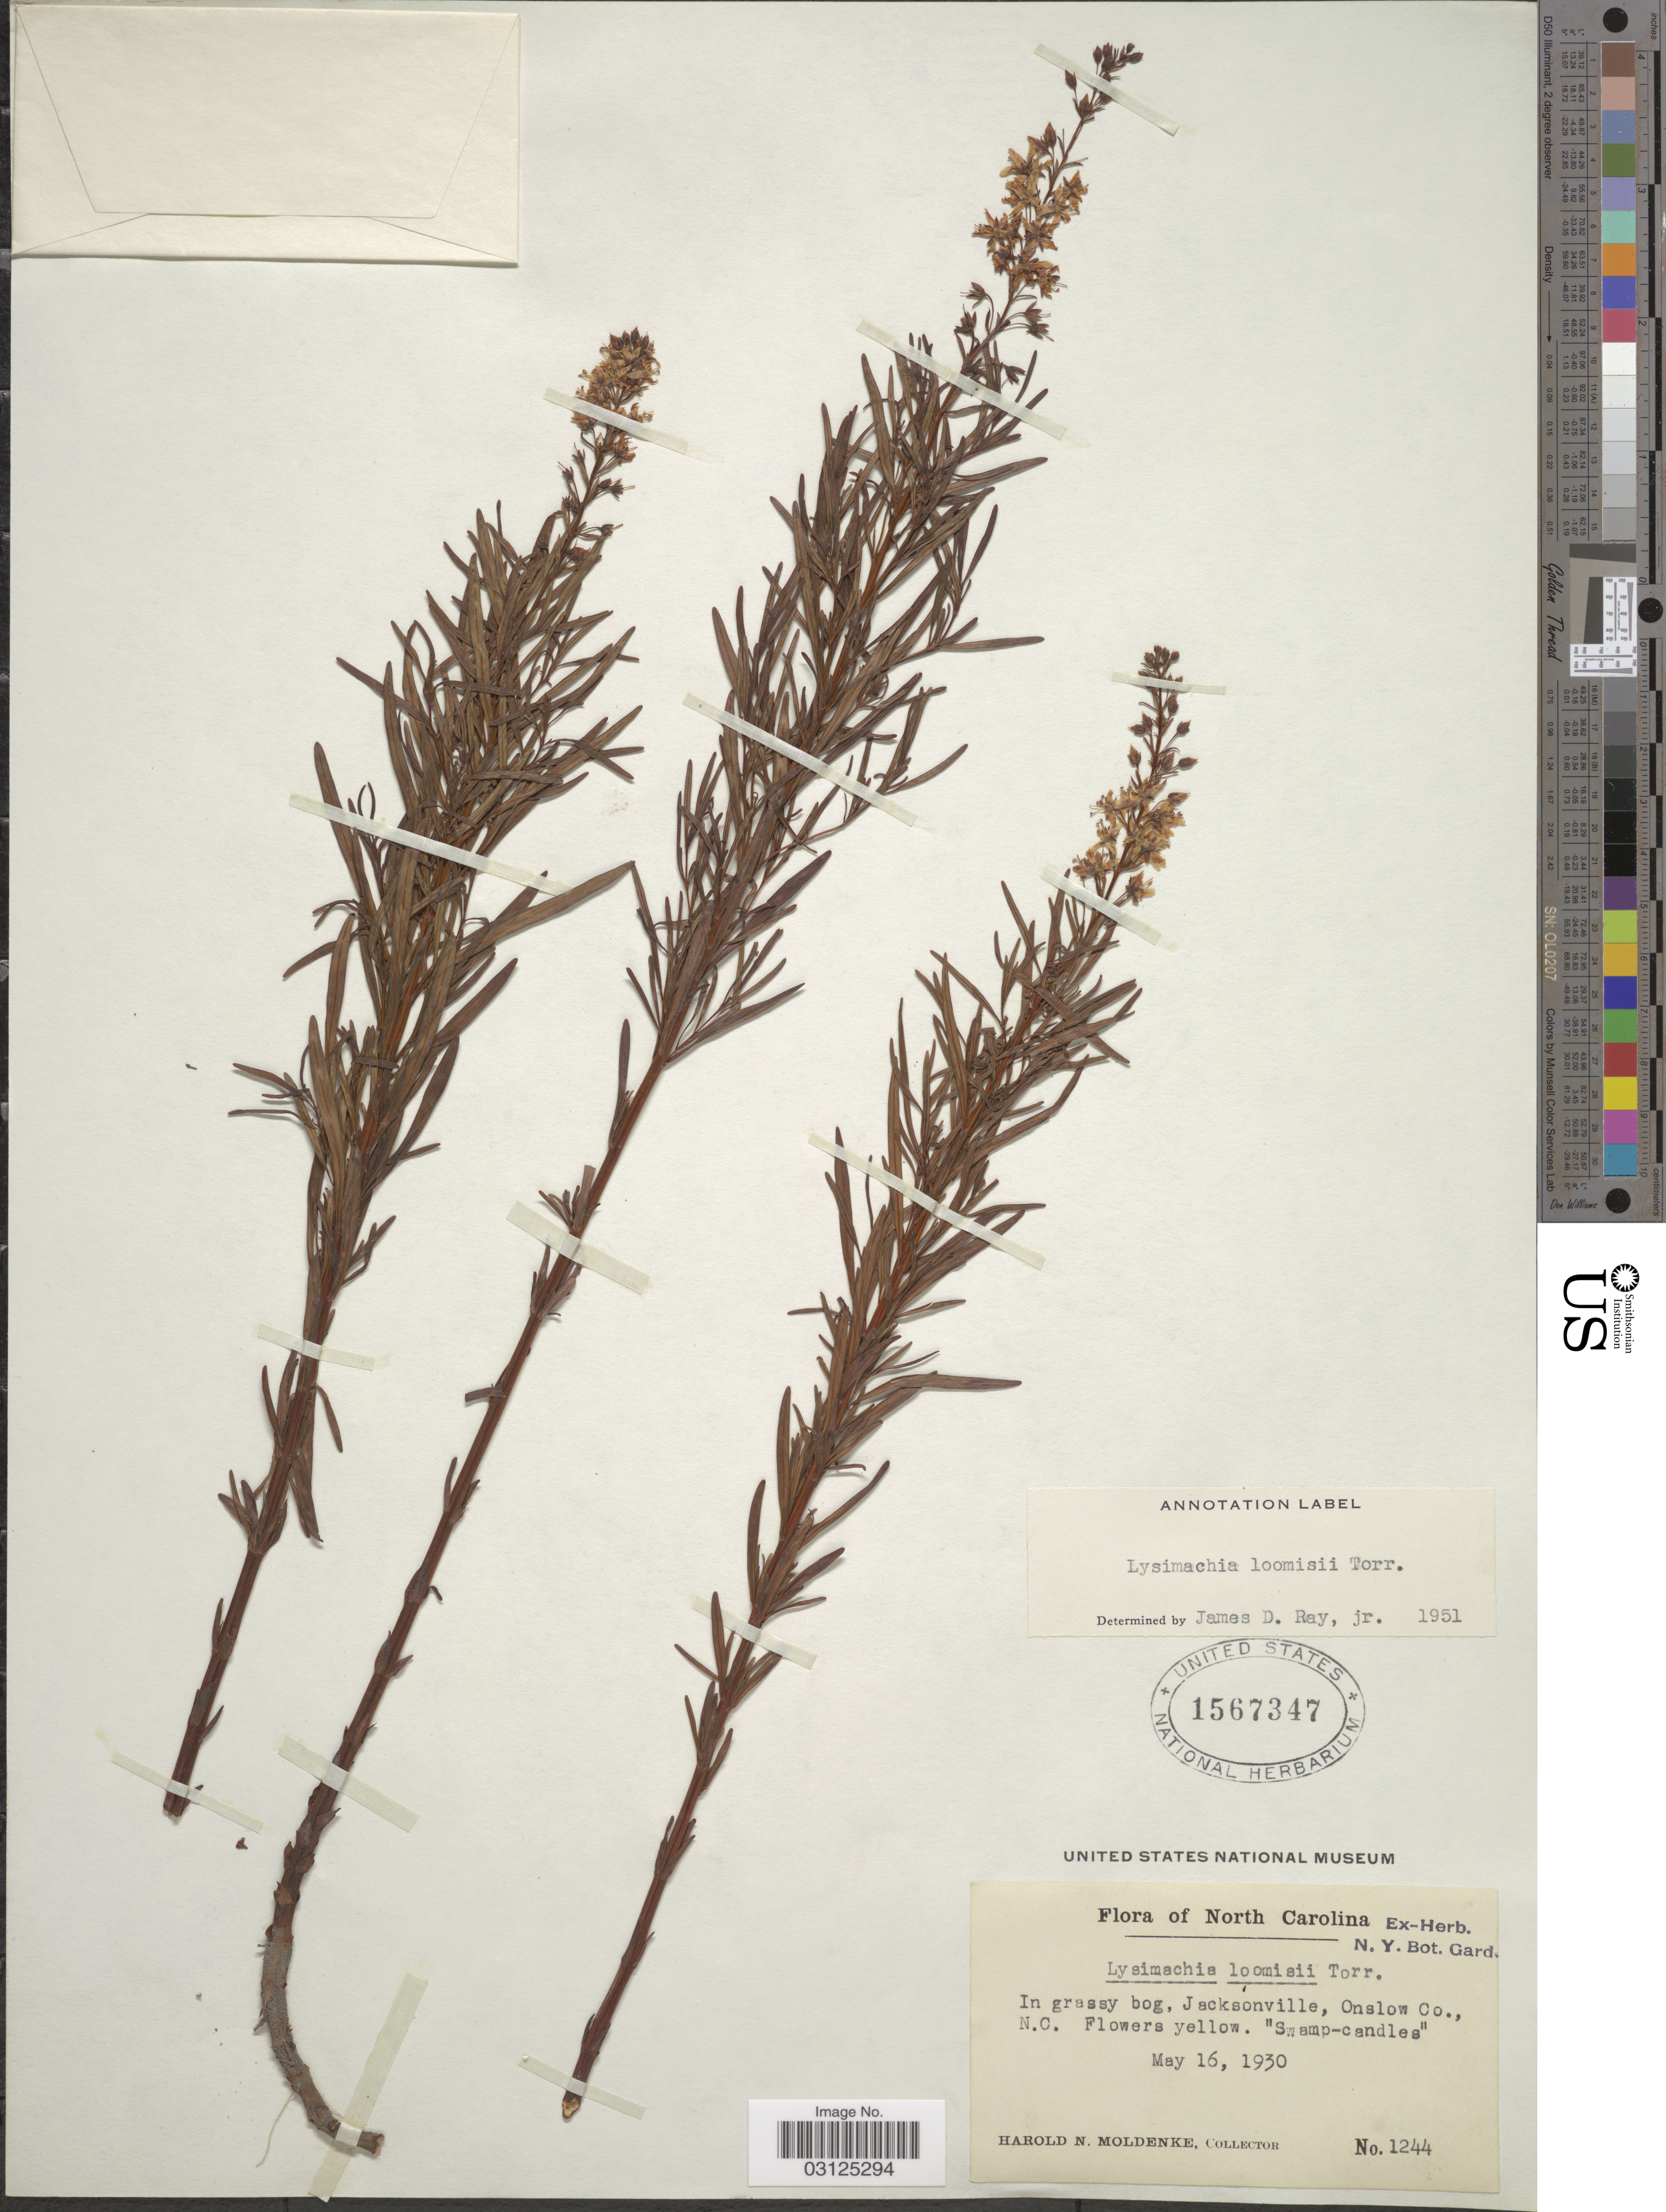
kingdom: Plantae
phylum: Tracheophyta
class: Magnoliopsida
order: Ericales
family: Primulaceae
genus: Lysimachia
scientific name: Lysimachia loomisii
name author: Torr.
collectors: H. N. Moldenke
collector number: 1244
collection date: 1930-05-16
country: United States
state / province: North Carolina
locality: In grassy bog, Jacksonville, Onslow Co.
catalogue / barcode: US 1567347